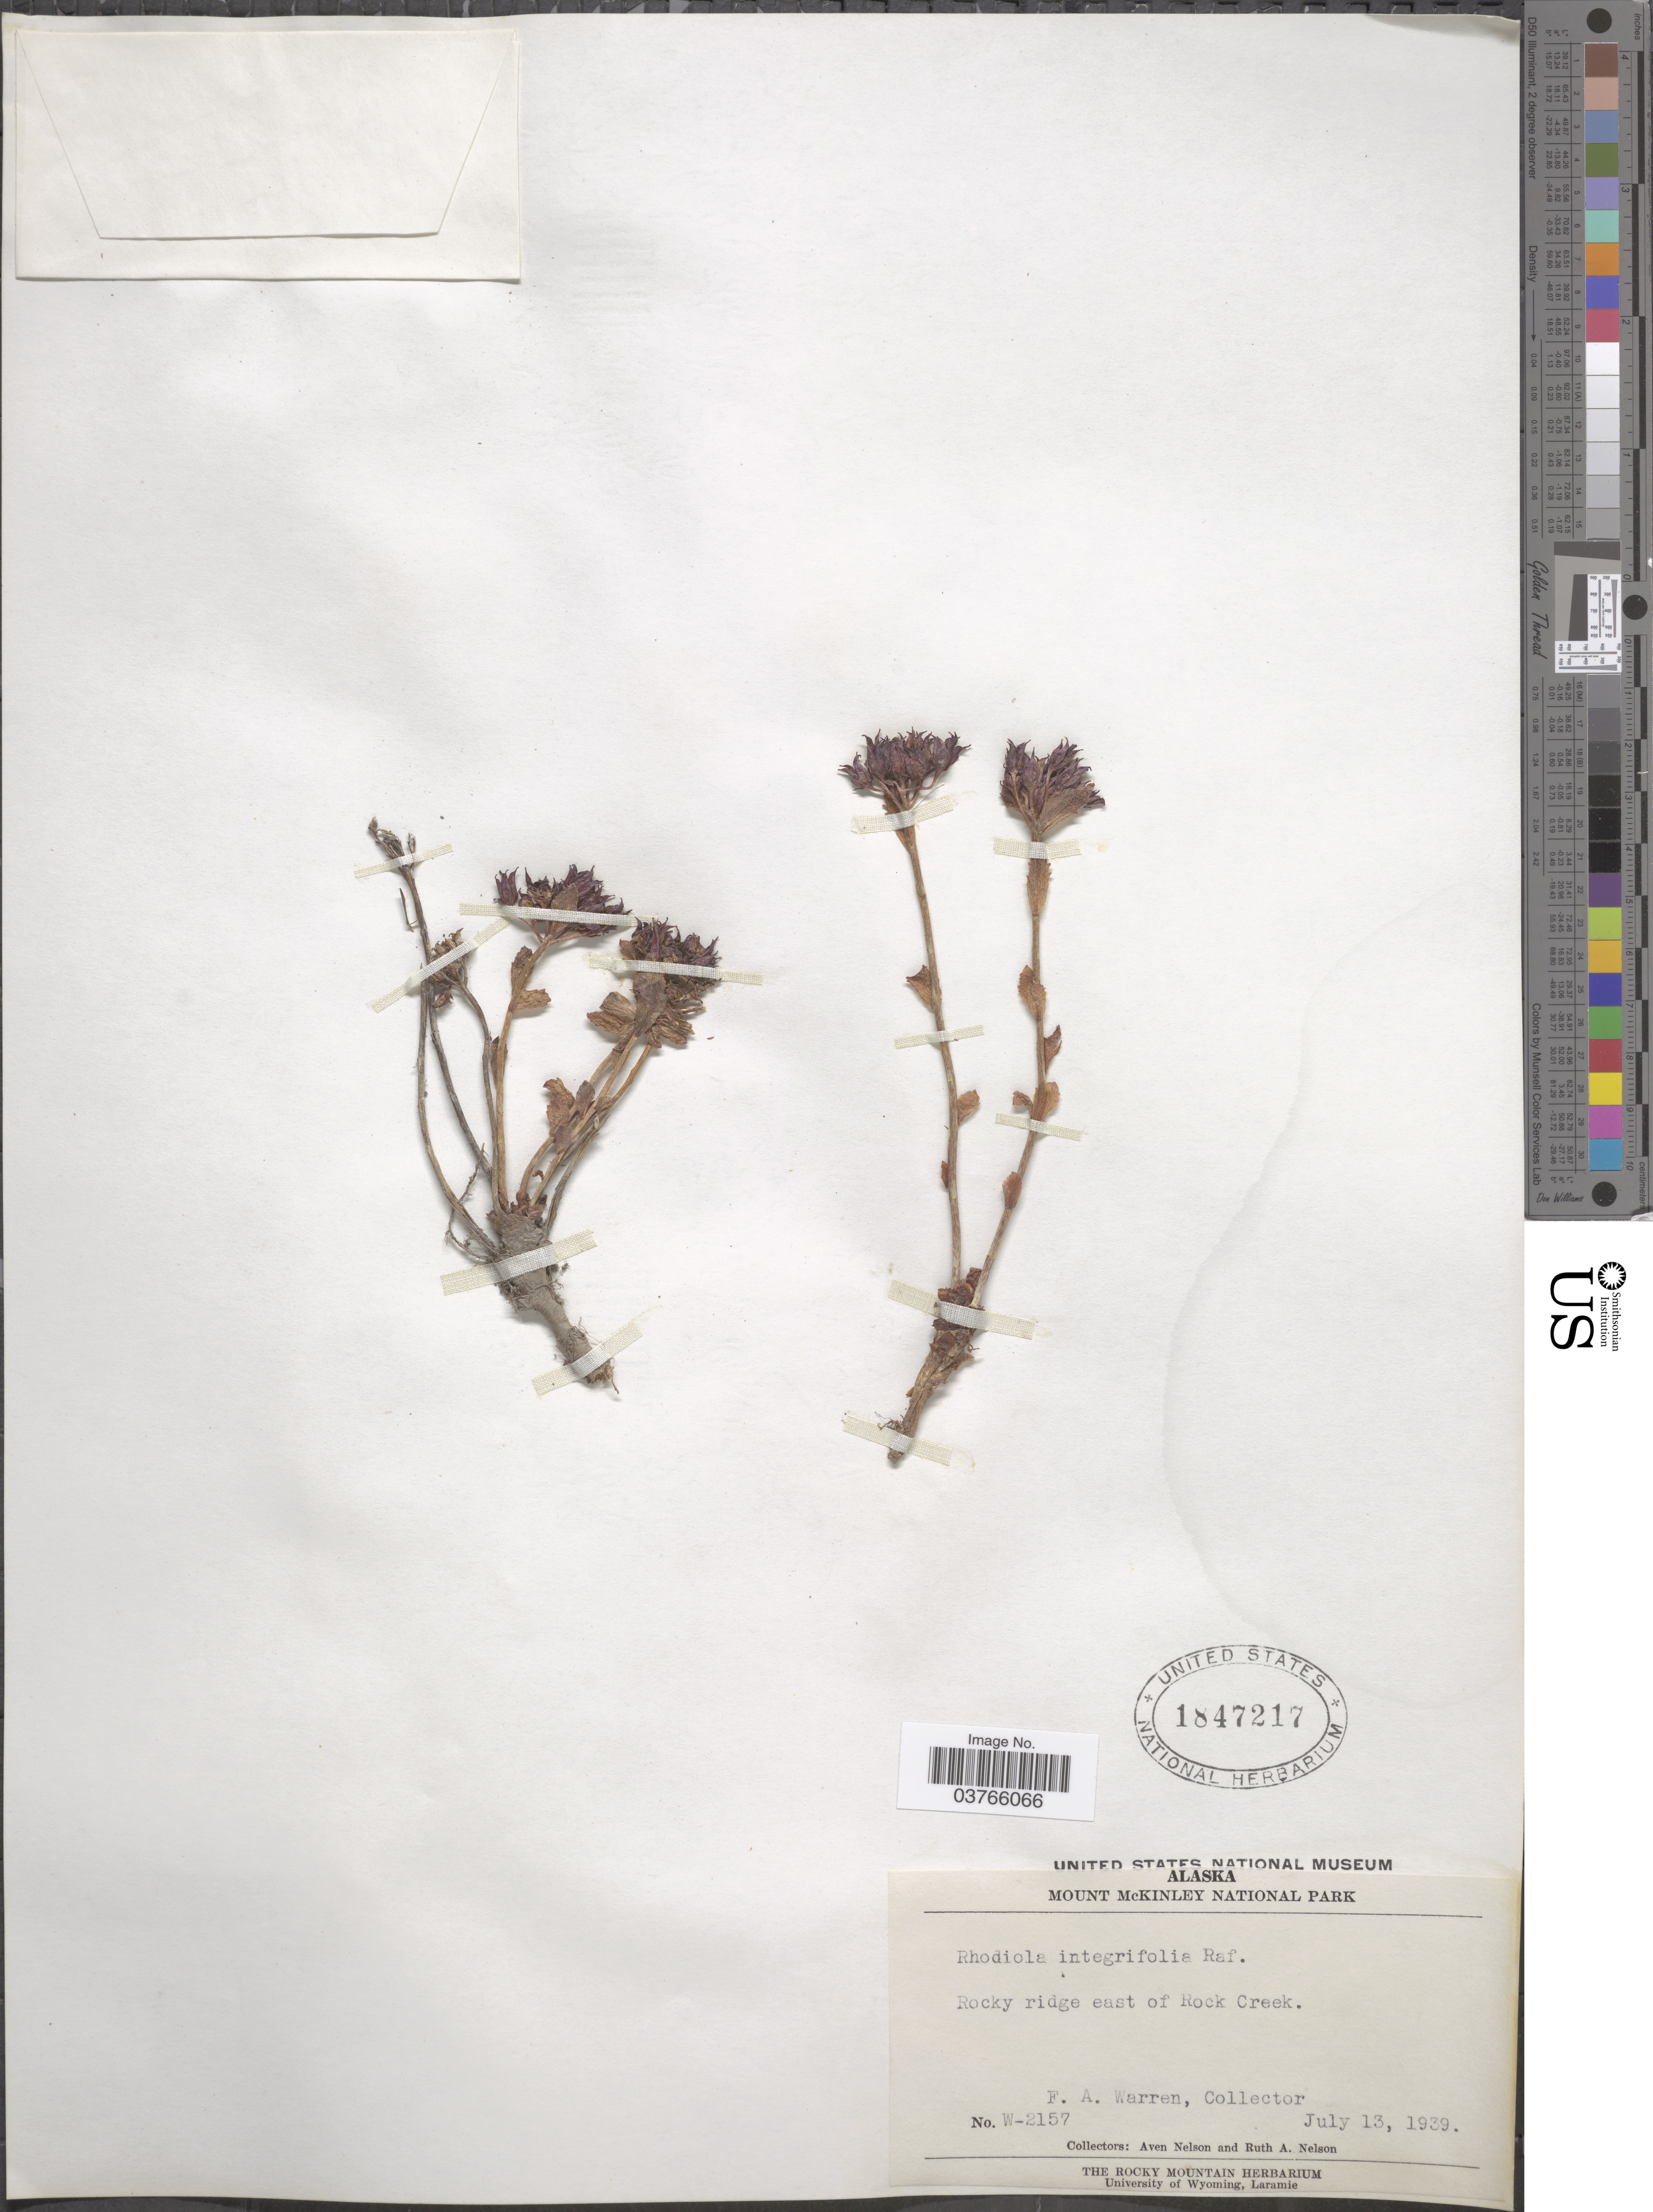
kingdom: Plantae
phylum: Tracheophyta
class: Magnoliopsida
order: Saxifragales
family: Crassulaceae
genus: Rhodiola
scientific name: Rhodiola integrifolia subsp. integrifolia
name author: Raf.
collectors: A. Nelson, R. A. Nelson & F. Warren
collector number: W-2157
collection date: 1939-07-13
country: United States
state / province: Alaska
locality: Mount McKinley National Park. Rocky ridge east of Rock Creek.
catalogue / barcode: US 1847217